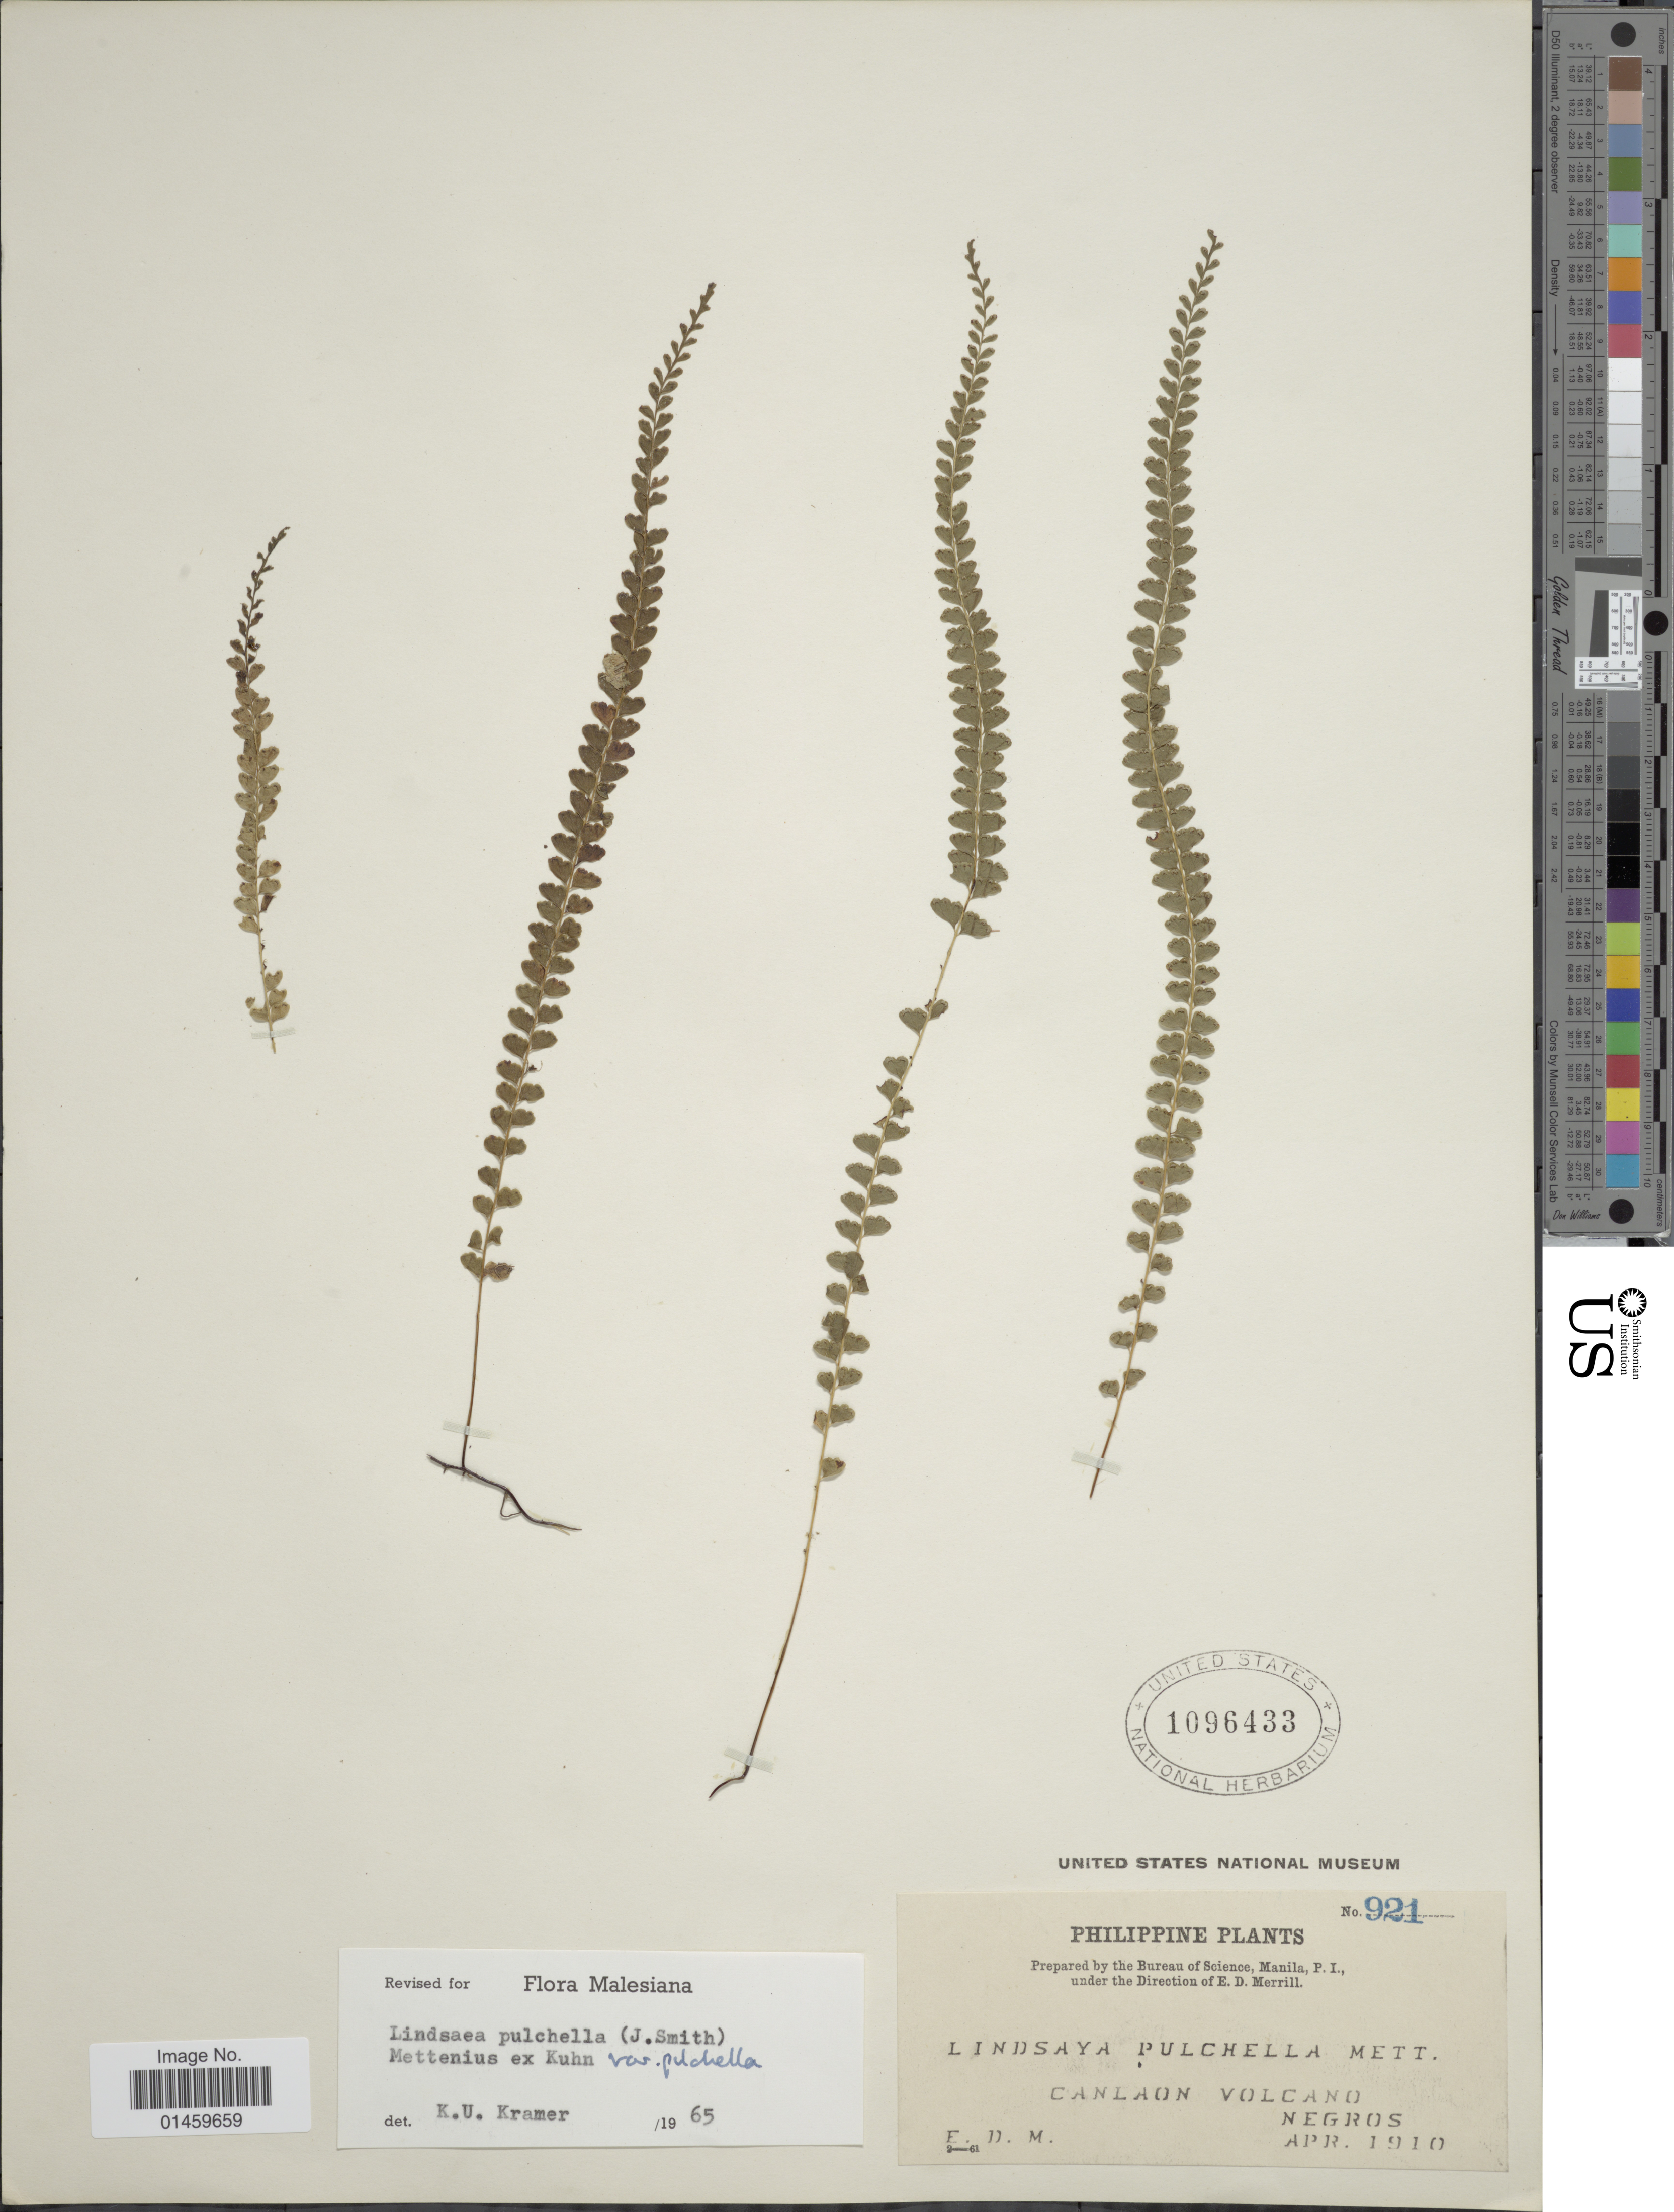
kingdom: Plantae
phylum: Tracheophyta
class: Polypodiopsida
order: Polypodiales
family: Lindsaeaceae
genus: Lindsaea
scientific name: Lindsaea pulchella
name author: (J. Sm.) Mett. ex Kuhn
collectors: E. D. Merrill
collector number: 921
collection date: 1910-04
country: Philippines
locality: Canlaon Volcano. Negros.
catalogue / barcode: US 1096433